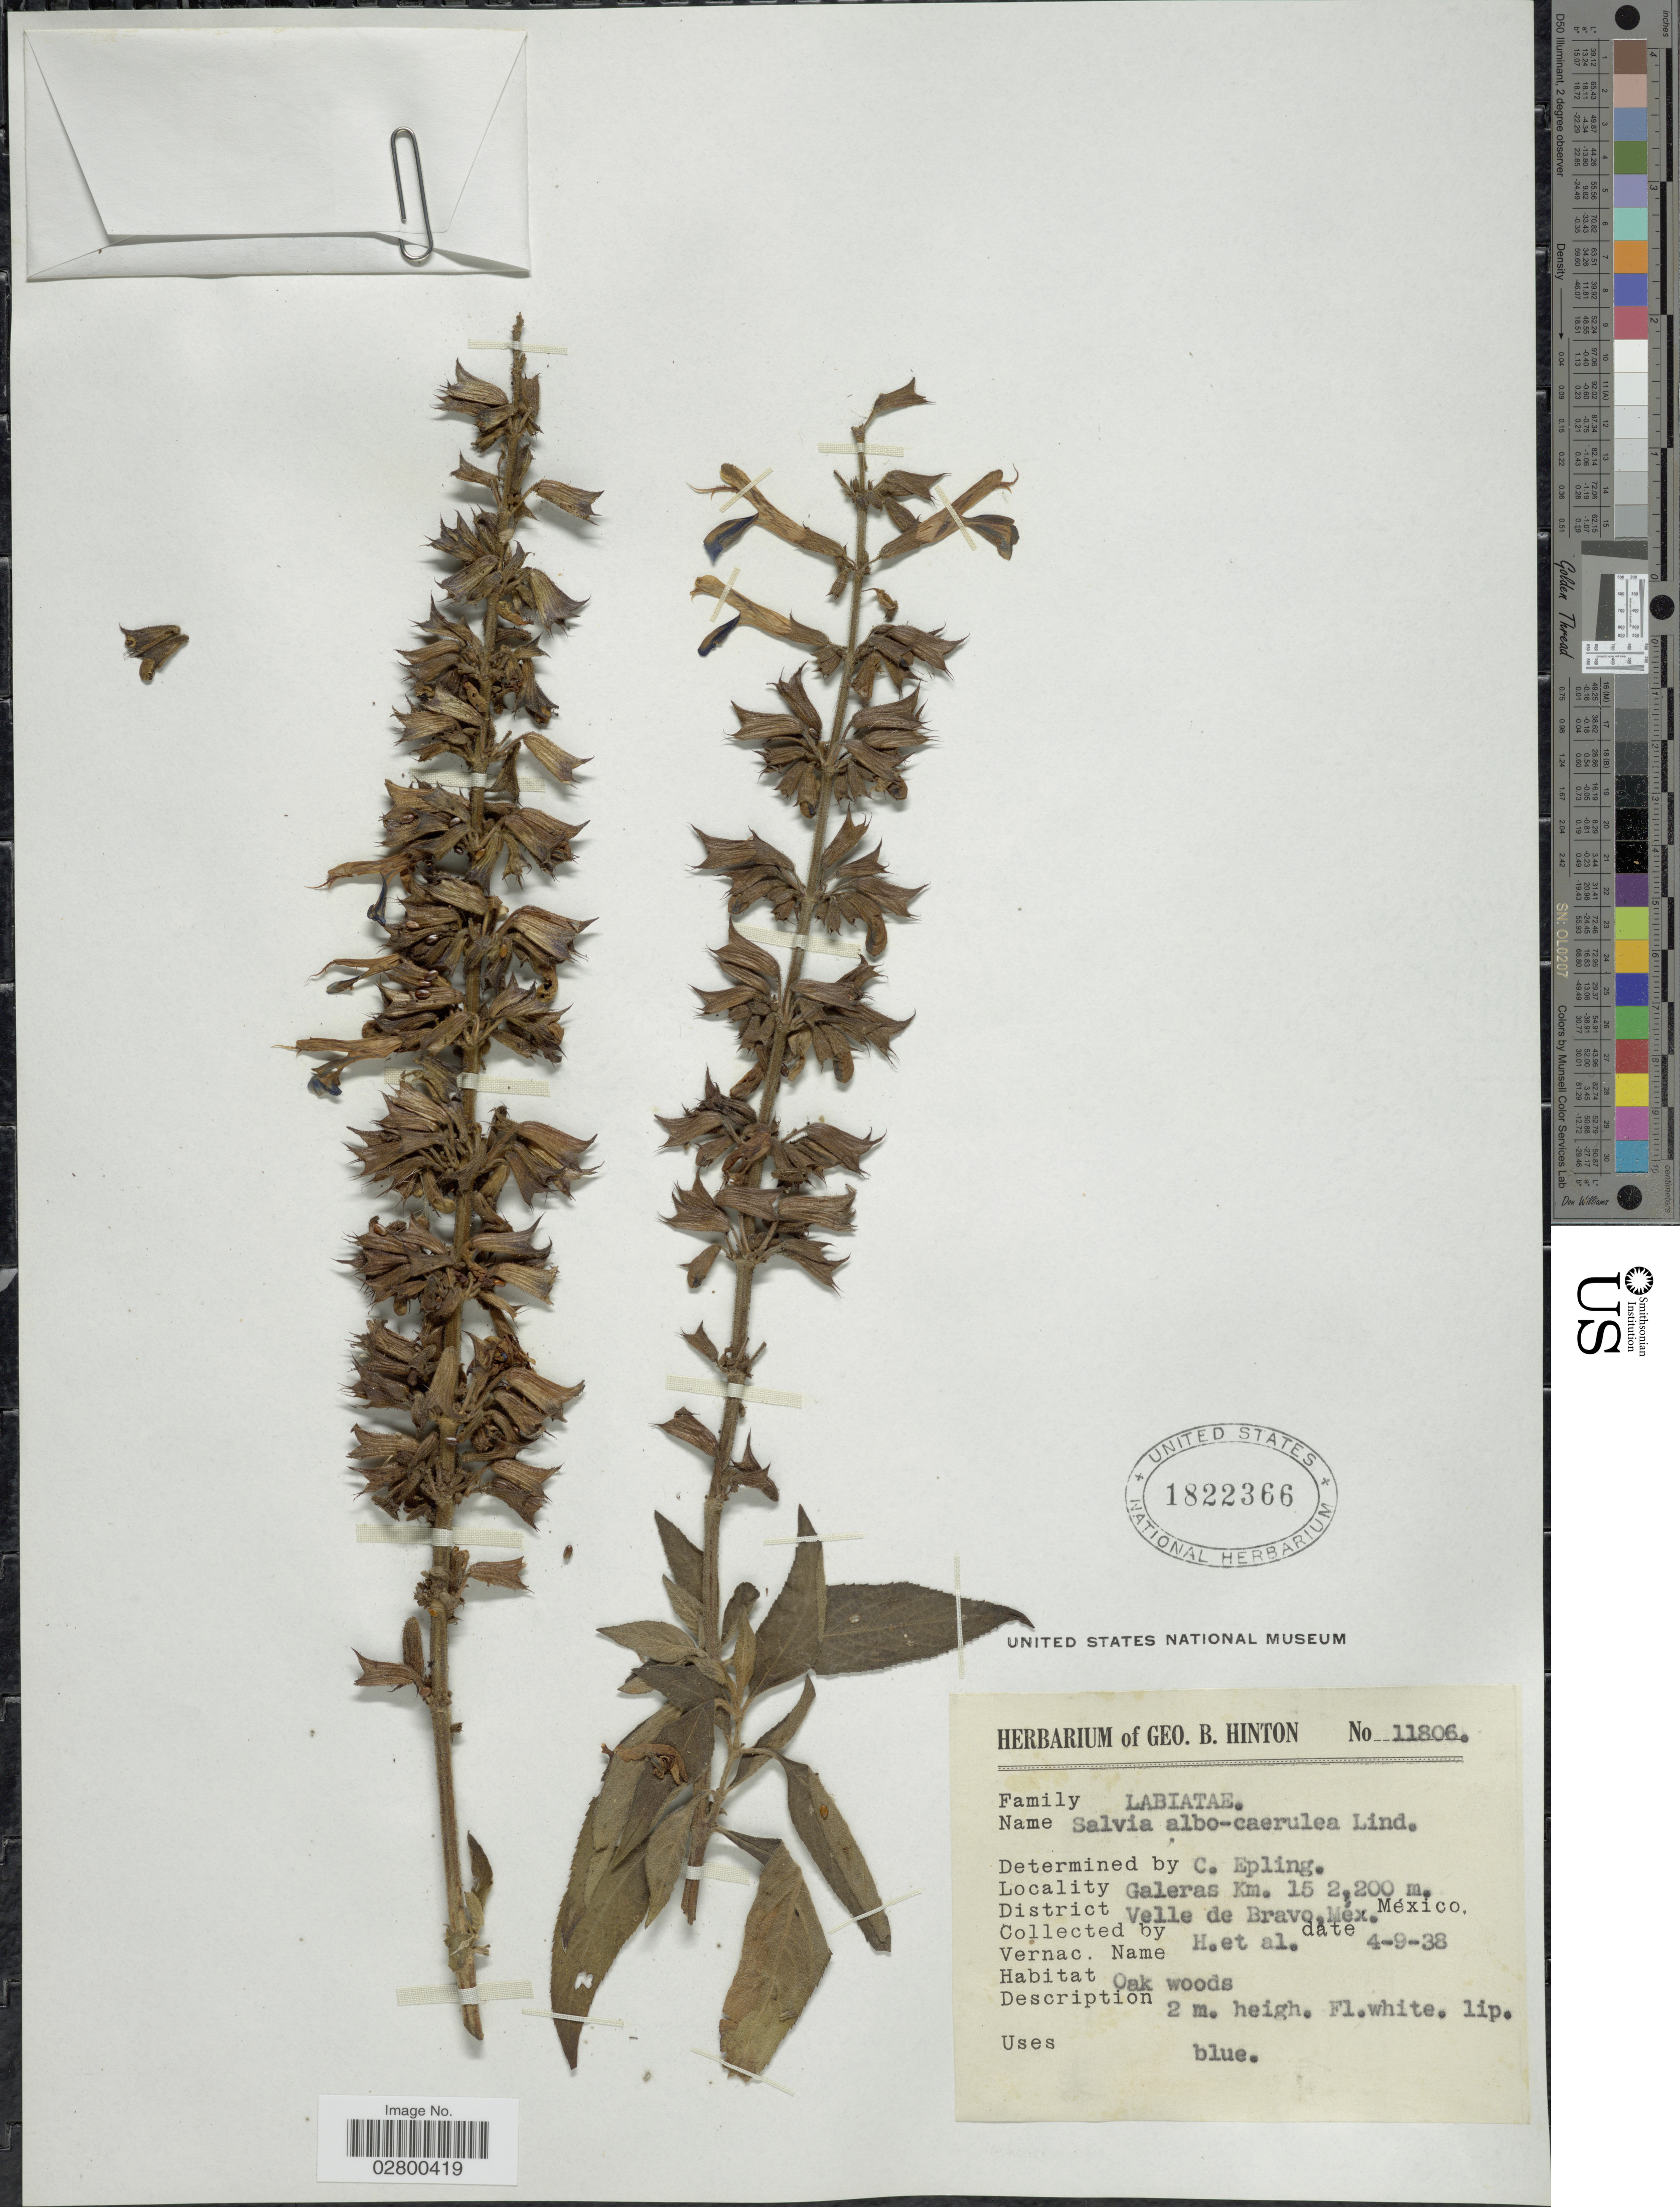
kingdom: Plantae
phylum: Tracheophyta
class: Magnoliopsida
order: Lamiales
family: Lamiaceae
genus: Salvia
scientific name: Salvia albocaerulea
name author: Linden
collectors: G. B. Hinton & et al.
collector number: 11806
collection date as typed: Transcribed d/m/y: 4/9/38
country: Mexico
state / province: México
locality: Galeras Km. 15, District Velle de Bravo, Méx.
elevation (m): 2200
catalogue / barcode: US 1822366